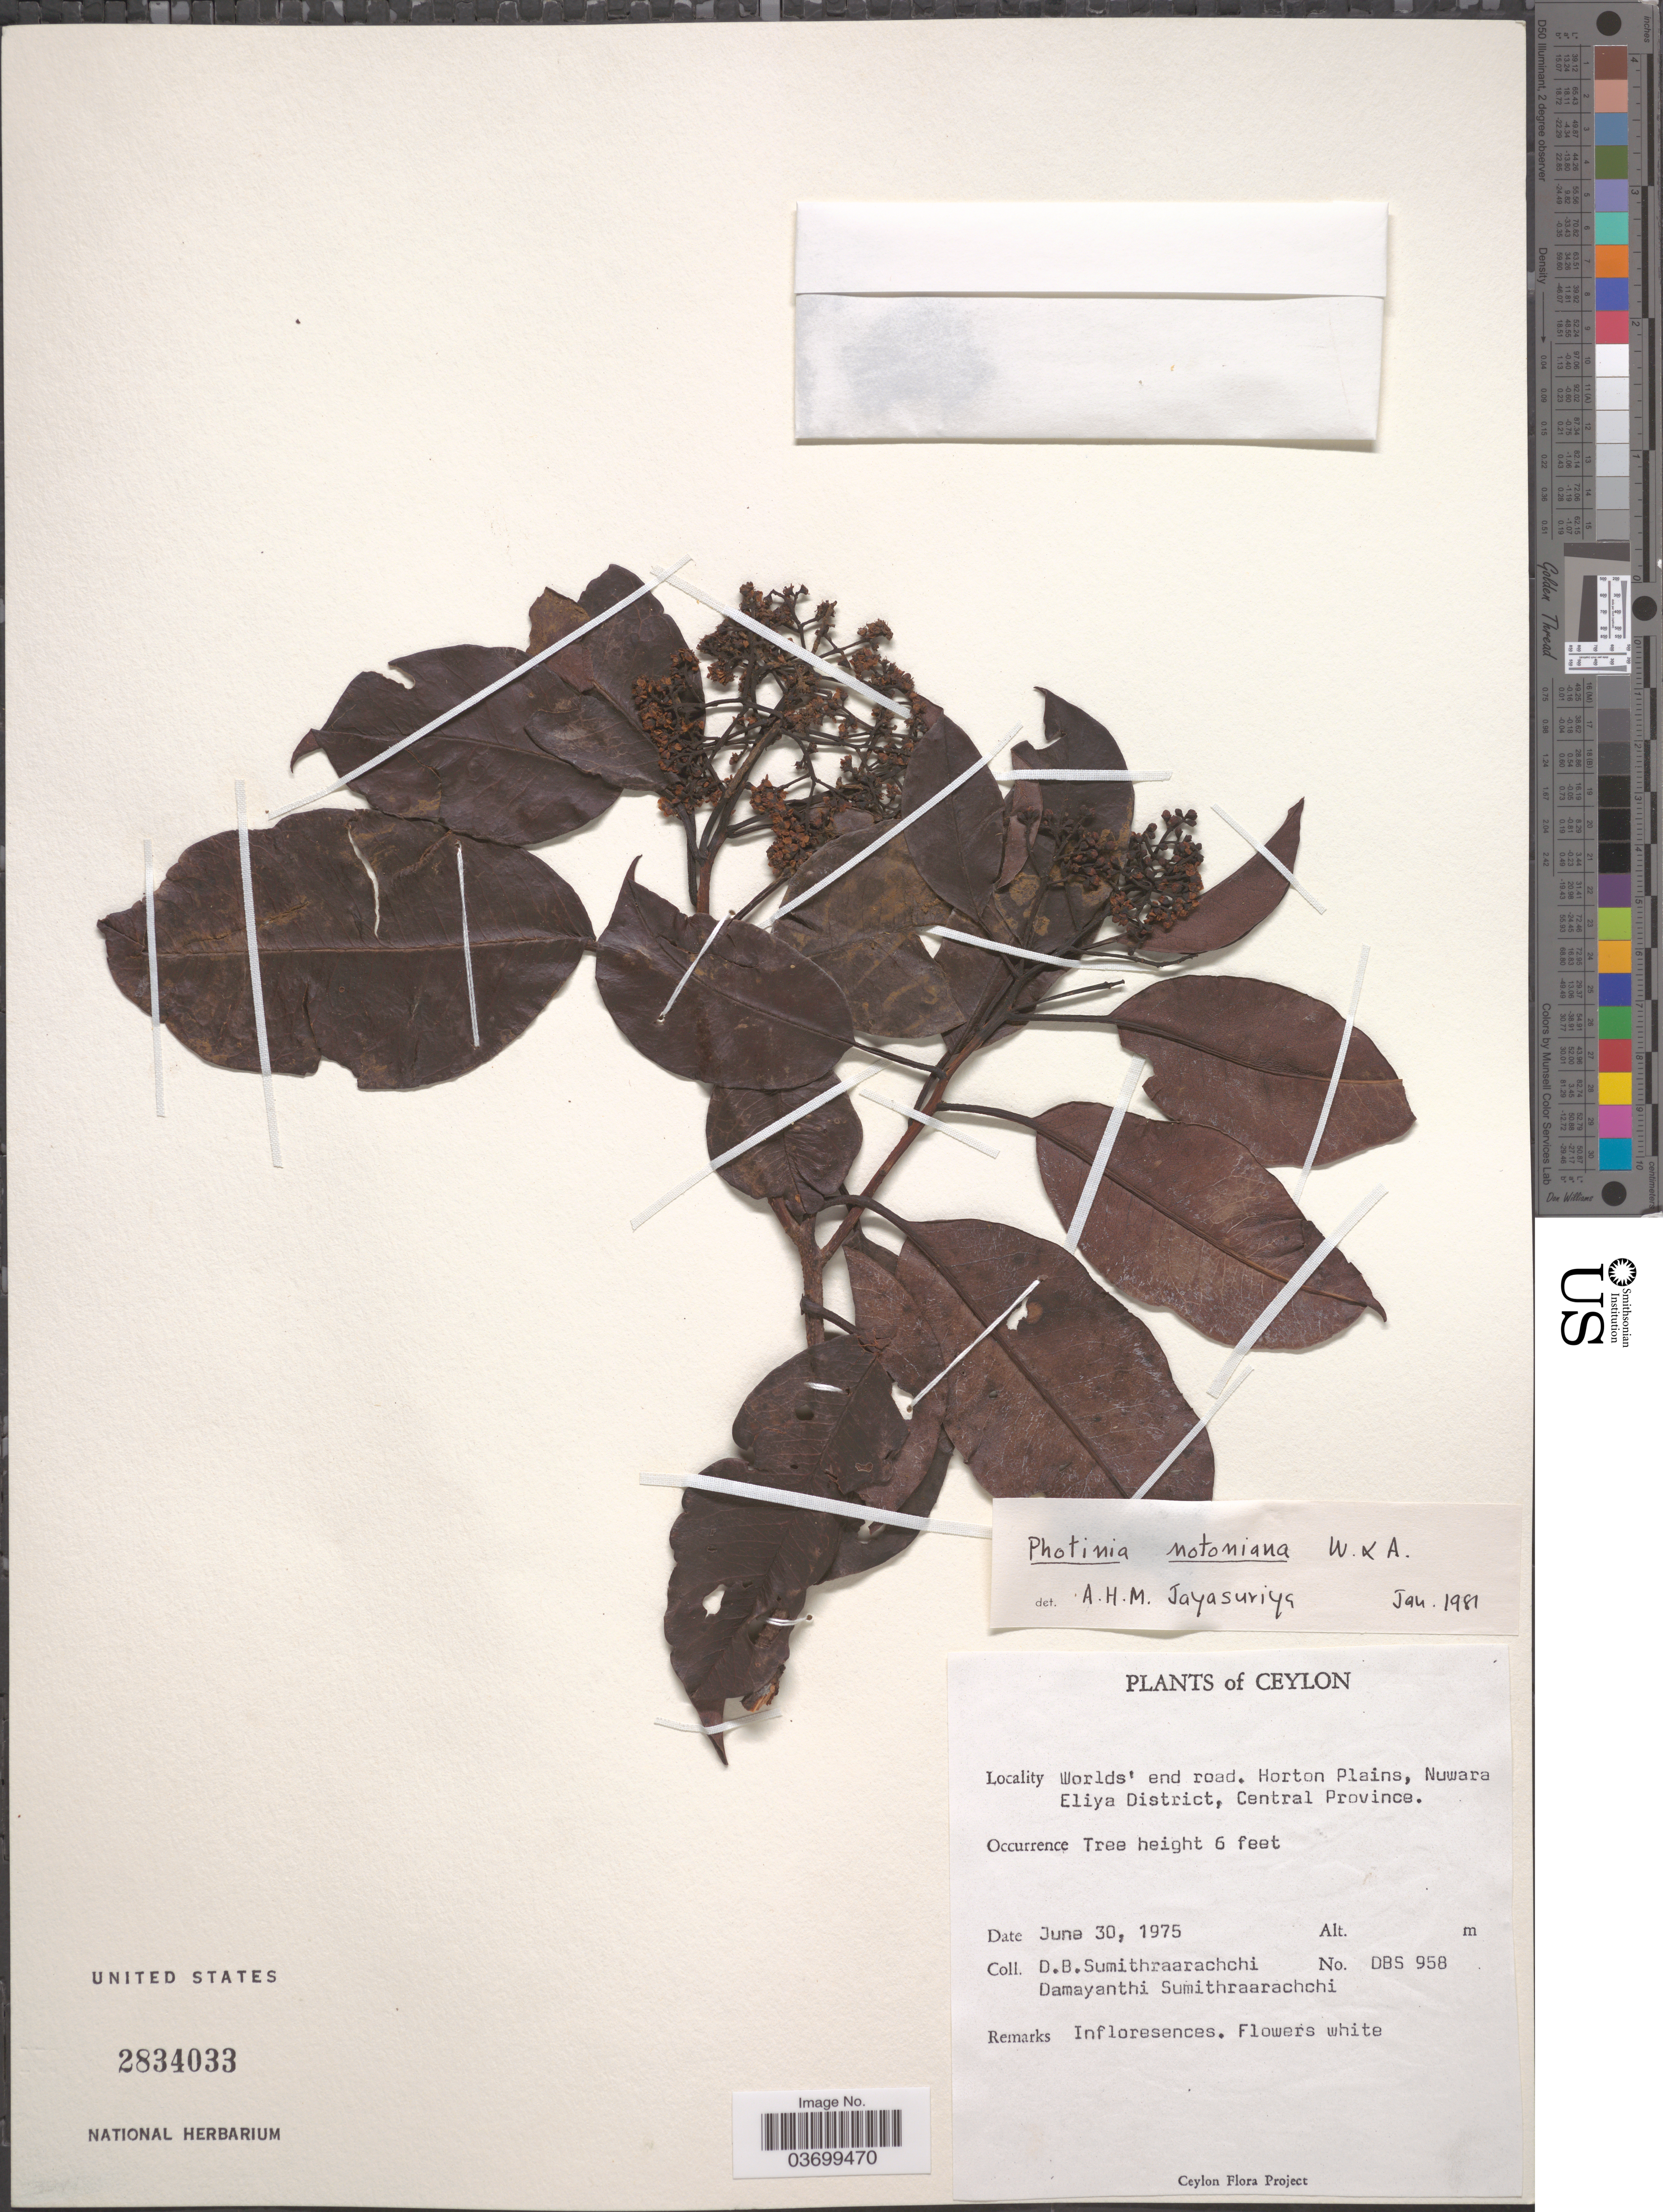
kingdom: Plantae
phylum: Tracheophyta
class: Magnoliopsida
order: Rosales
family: Rosaceae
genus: Photinia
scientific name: Photinia notoniana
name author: Wight & Arn.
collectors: D. B. Sumithraarachchi & D. Sumithraarachchi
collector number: DBS 958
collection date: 1975-06-30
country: Sri Lanka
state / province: Central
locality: Ceylon. World's end road. Horton Plains, Nuwara Eliya District.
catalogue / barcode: US 2834033